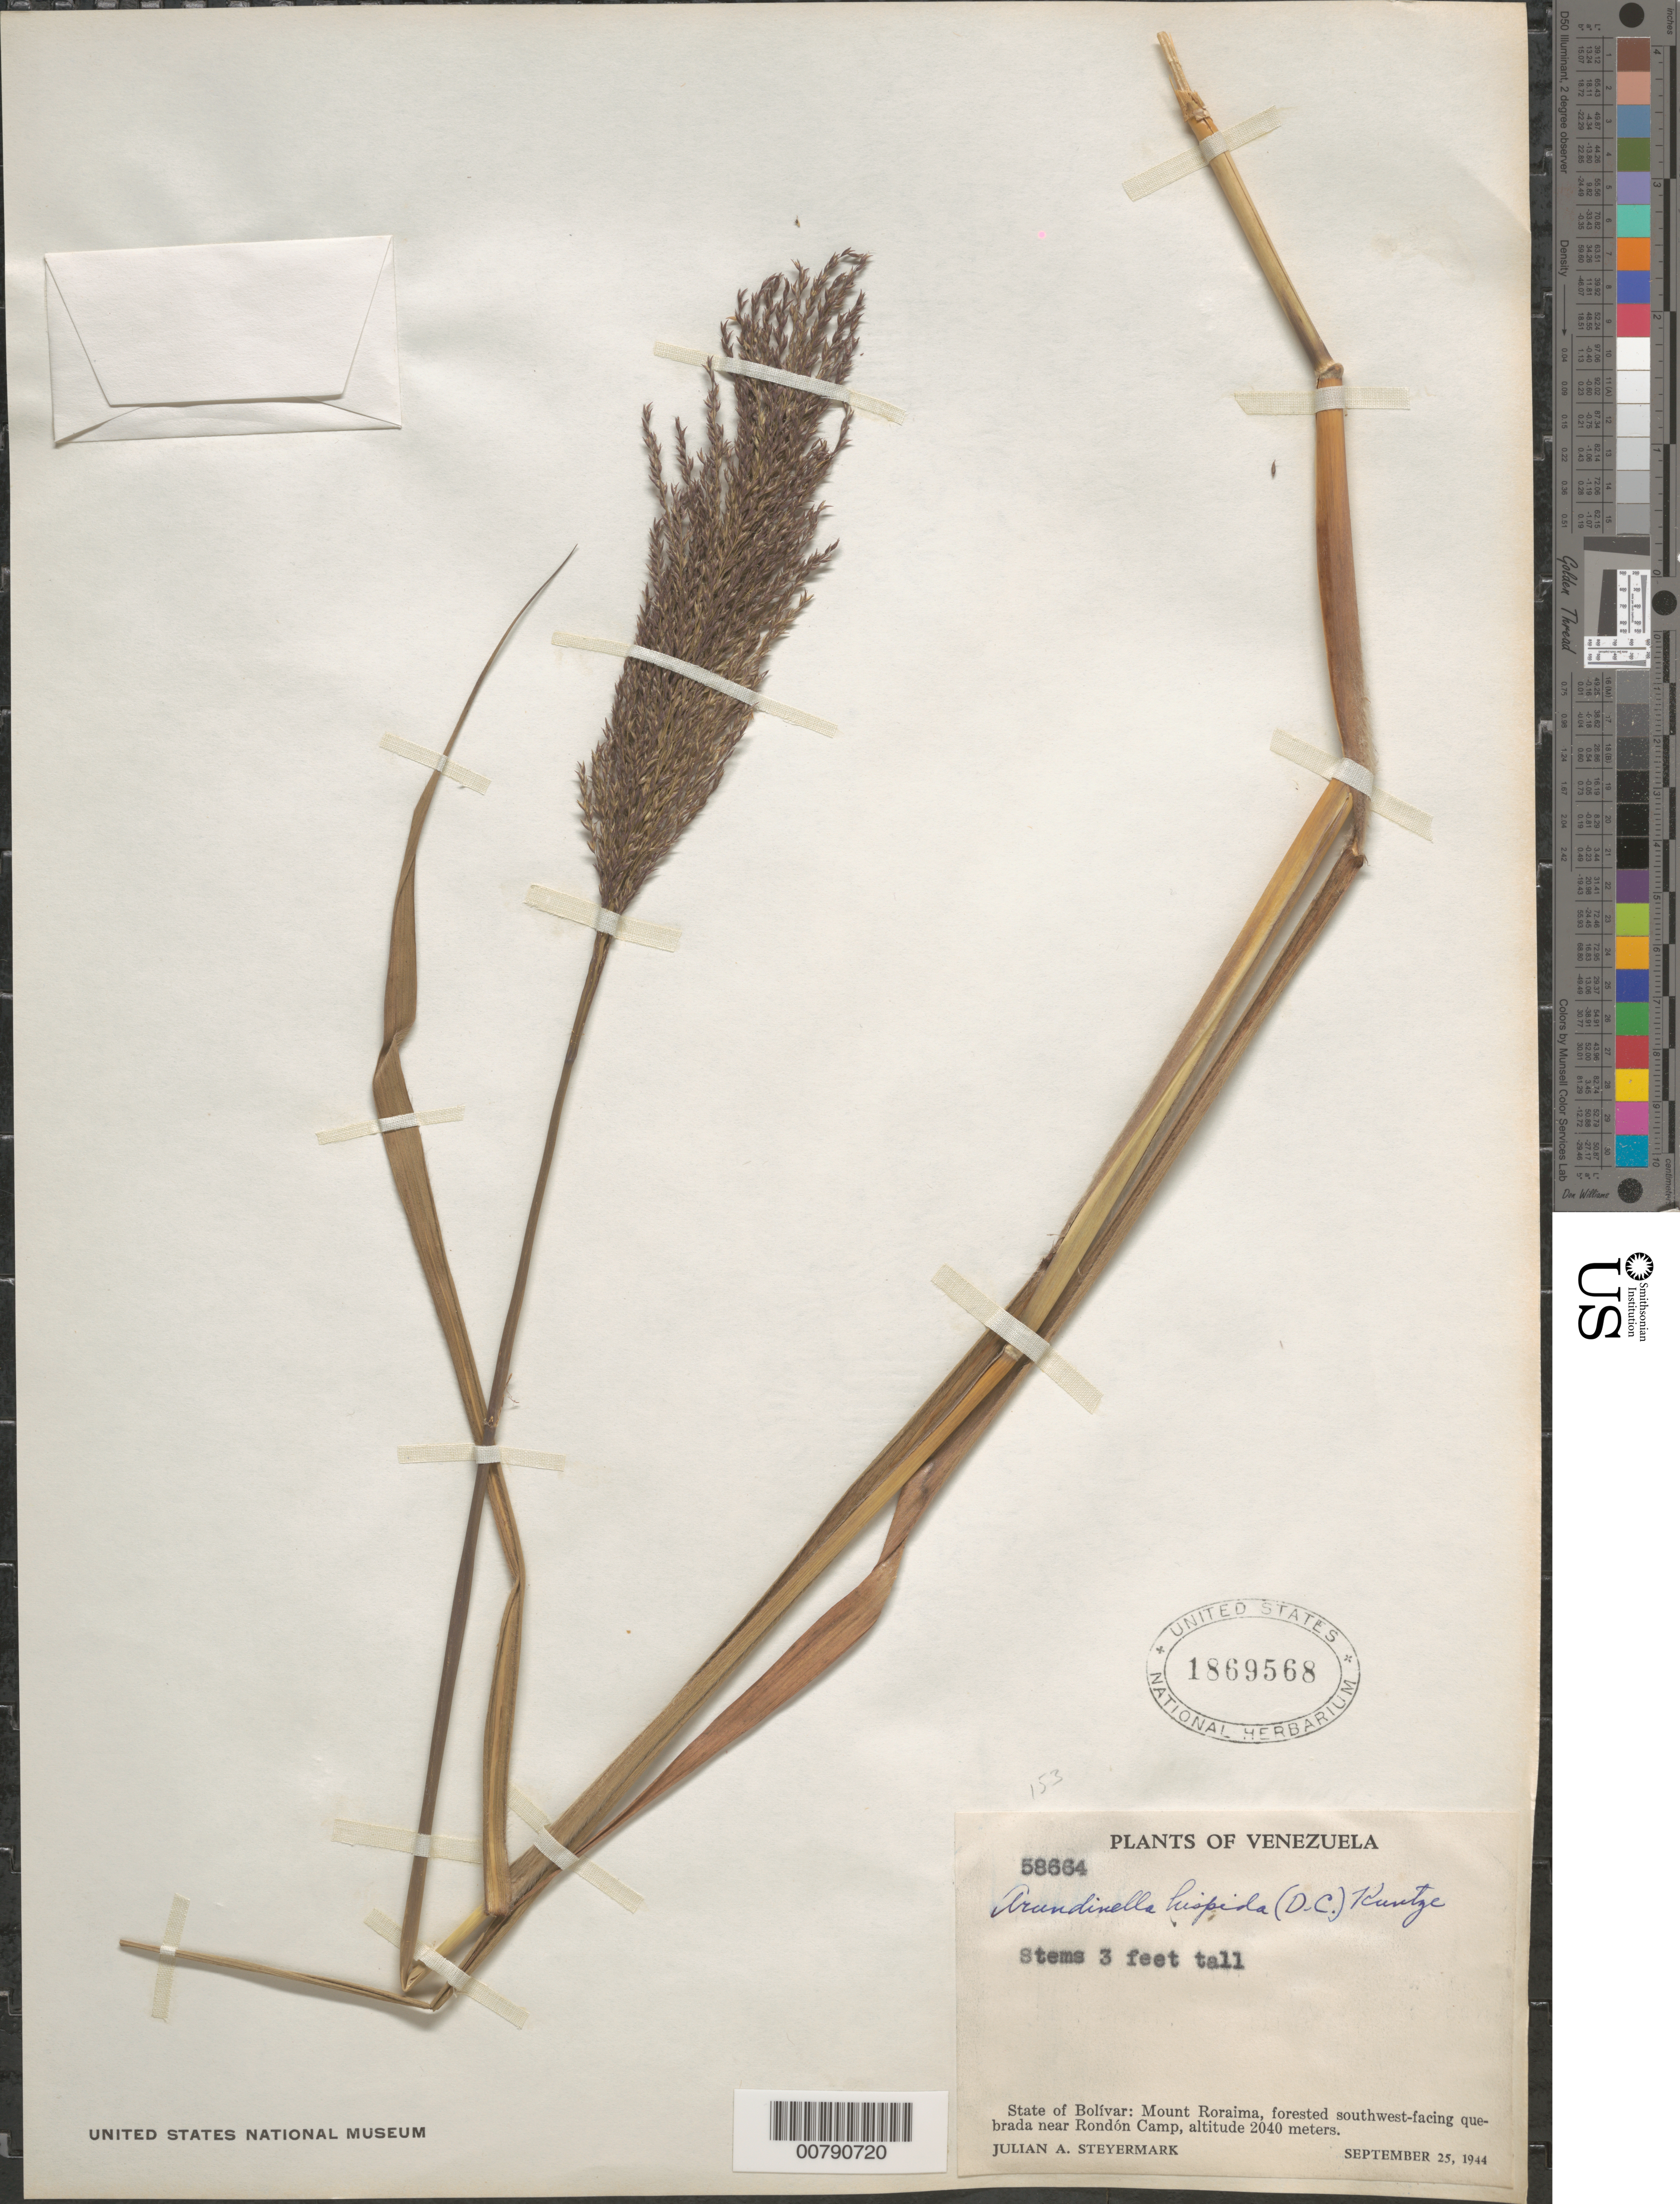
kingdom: Plantae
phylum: Tracheophyta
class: Liliopsida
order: Poales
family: Poaceae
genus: Arundinella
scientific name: Arundinella hispida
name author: (Humb. & Bonpl. ex Willd.) Kuntze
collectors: J. Steyermark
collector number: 58664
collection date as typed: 25-Sep-44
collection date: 1944-09-25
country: Venezuela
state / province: Bolívar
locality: Mt. Roraima, Rondón Camp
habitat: Forested southwest-facing quebrada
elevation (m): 2042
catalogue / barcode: US 1869568